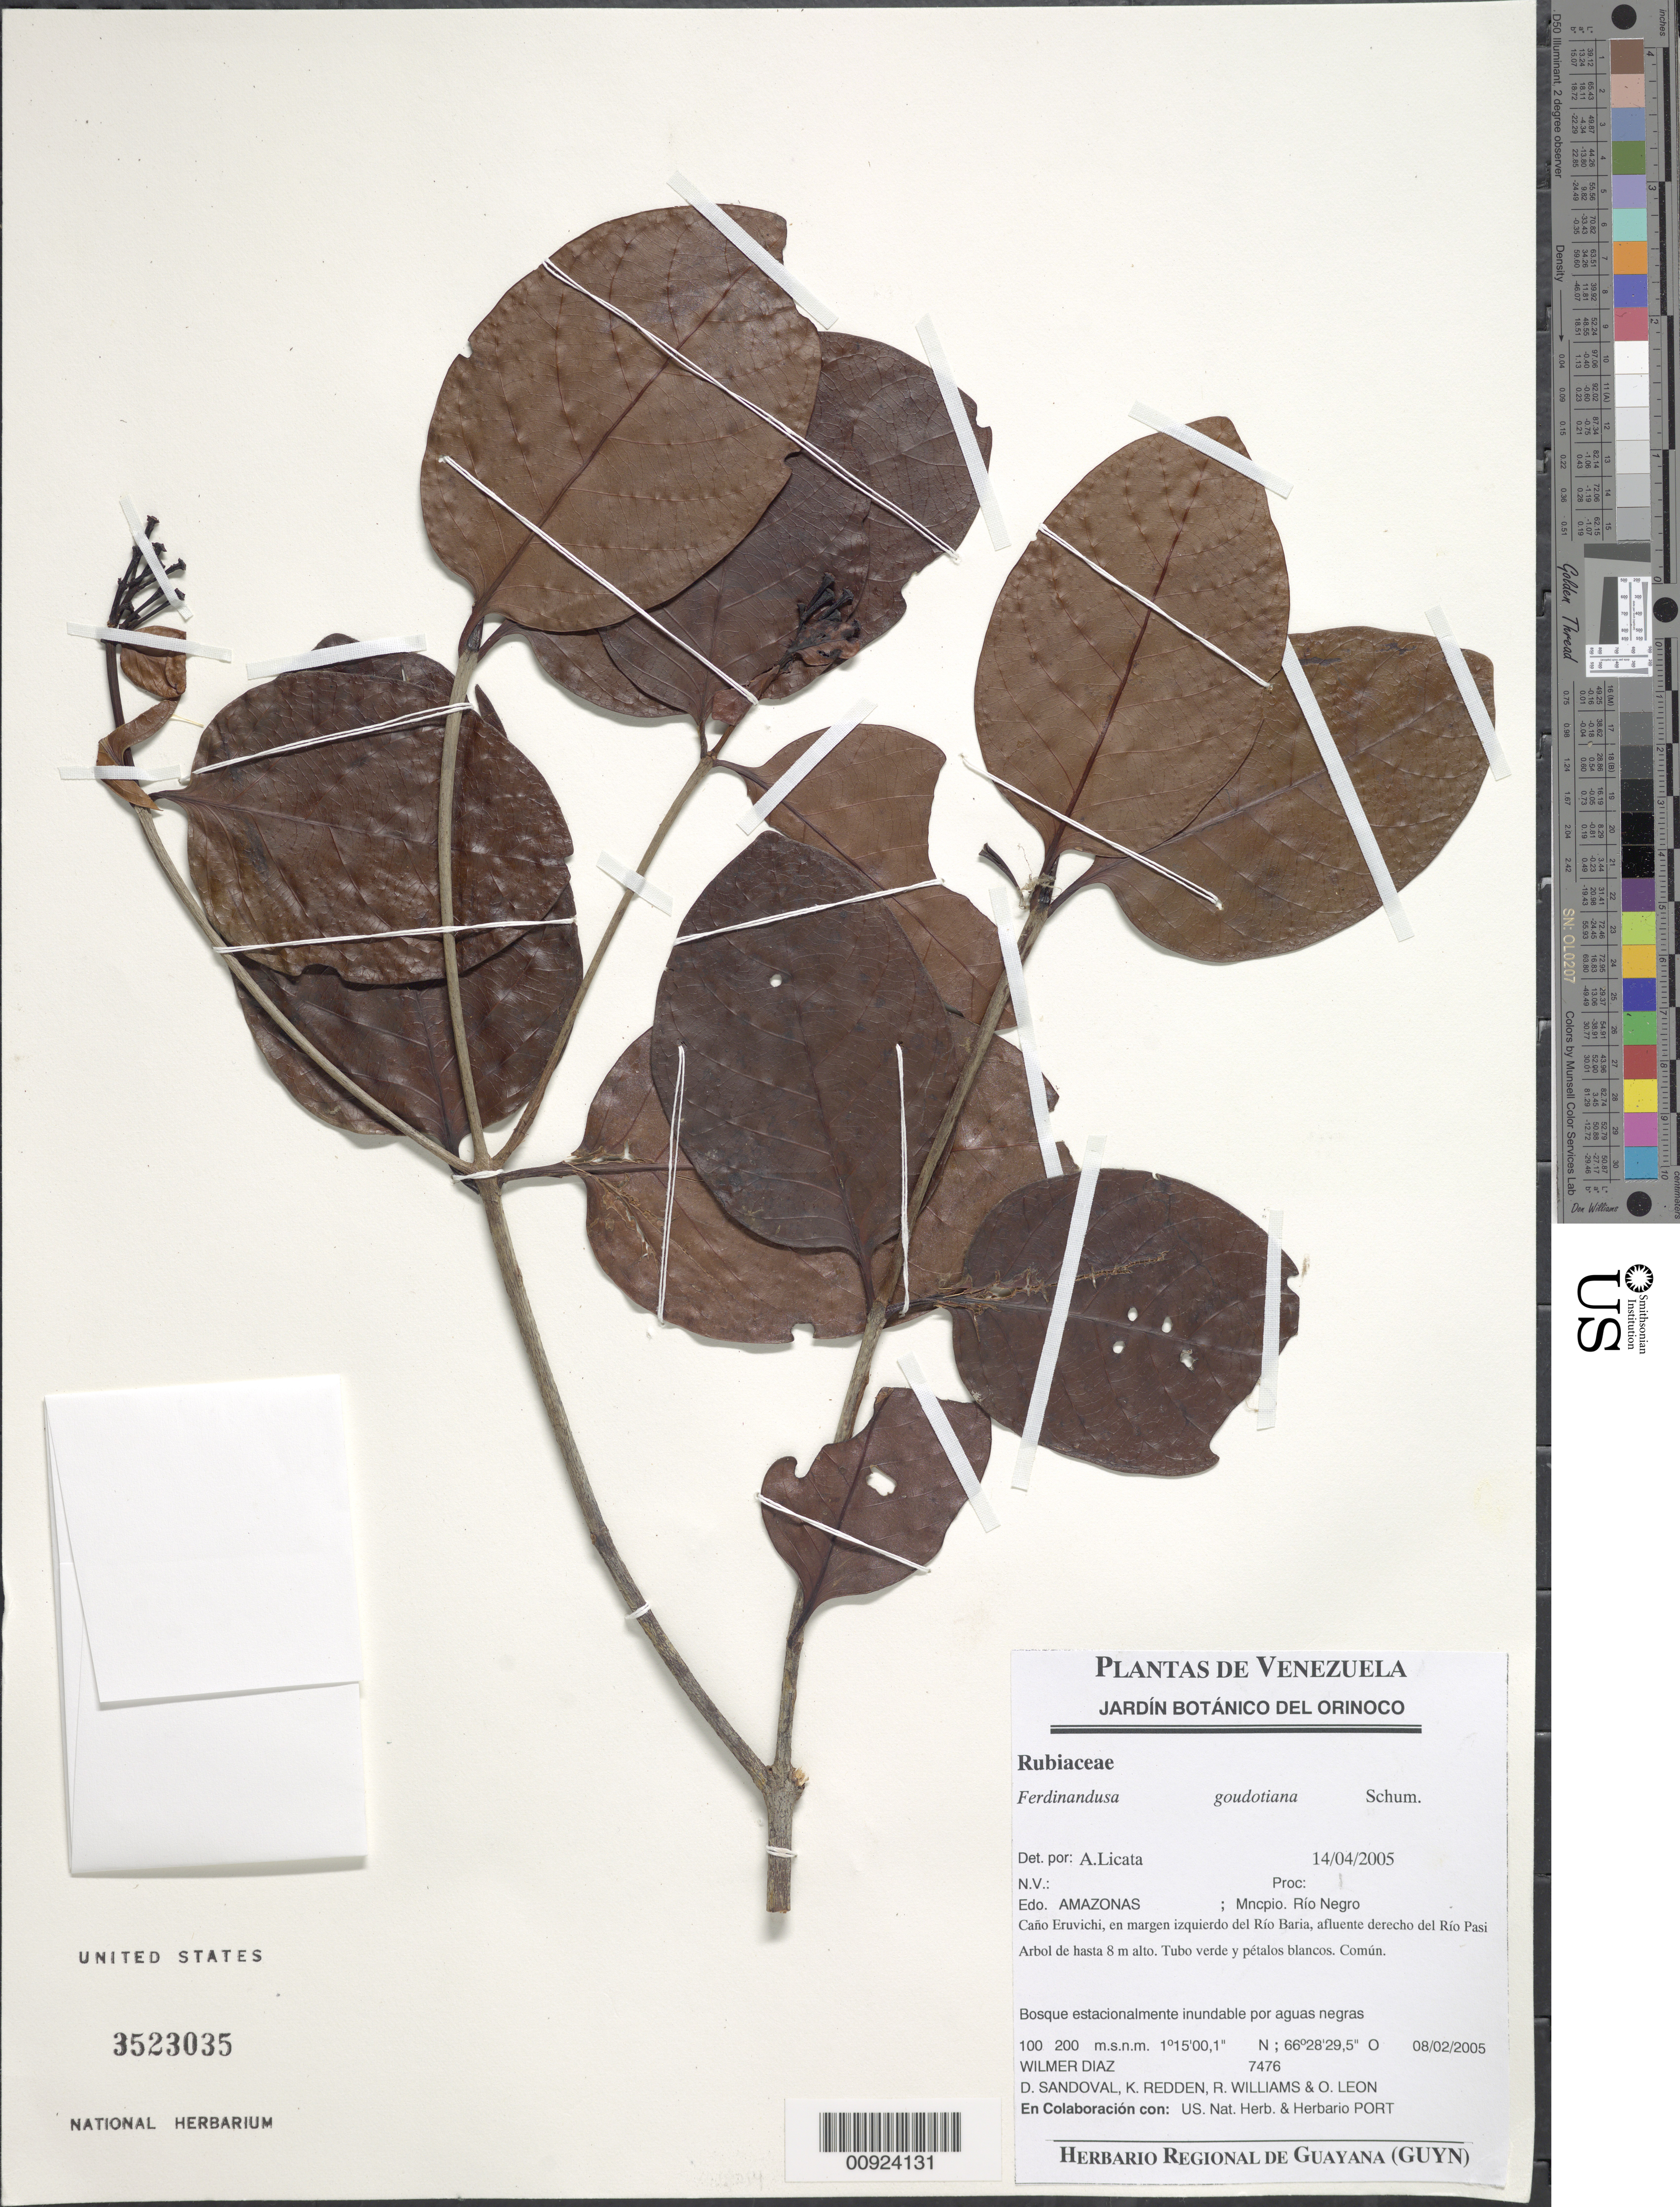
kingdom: Plantae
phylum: Tracheophyta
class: Magnoliopsida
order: Gentianales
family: Rubiaceae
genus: Ferdinandusa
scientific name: Ferdinandusa goudotiana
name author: K. Schum.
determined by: Licata, A., (PORT), Univ. Nac. Exp. de los Llanos Ezequiel Zamora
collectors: W. Díaz P., D. Sandoval, K. M. Redden, R. Williams & O. León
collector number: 7476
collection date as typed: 8-Feb-05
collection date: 2005-02-08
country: Venezuela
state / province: Amazonas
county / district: Río Negro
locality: Caño Eruvichi, en margen Río Baria, afluente del Río Pasimoni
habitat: Bosque estacionalmente inundable por aguas negras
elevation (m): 100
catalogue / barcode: US 3523035